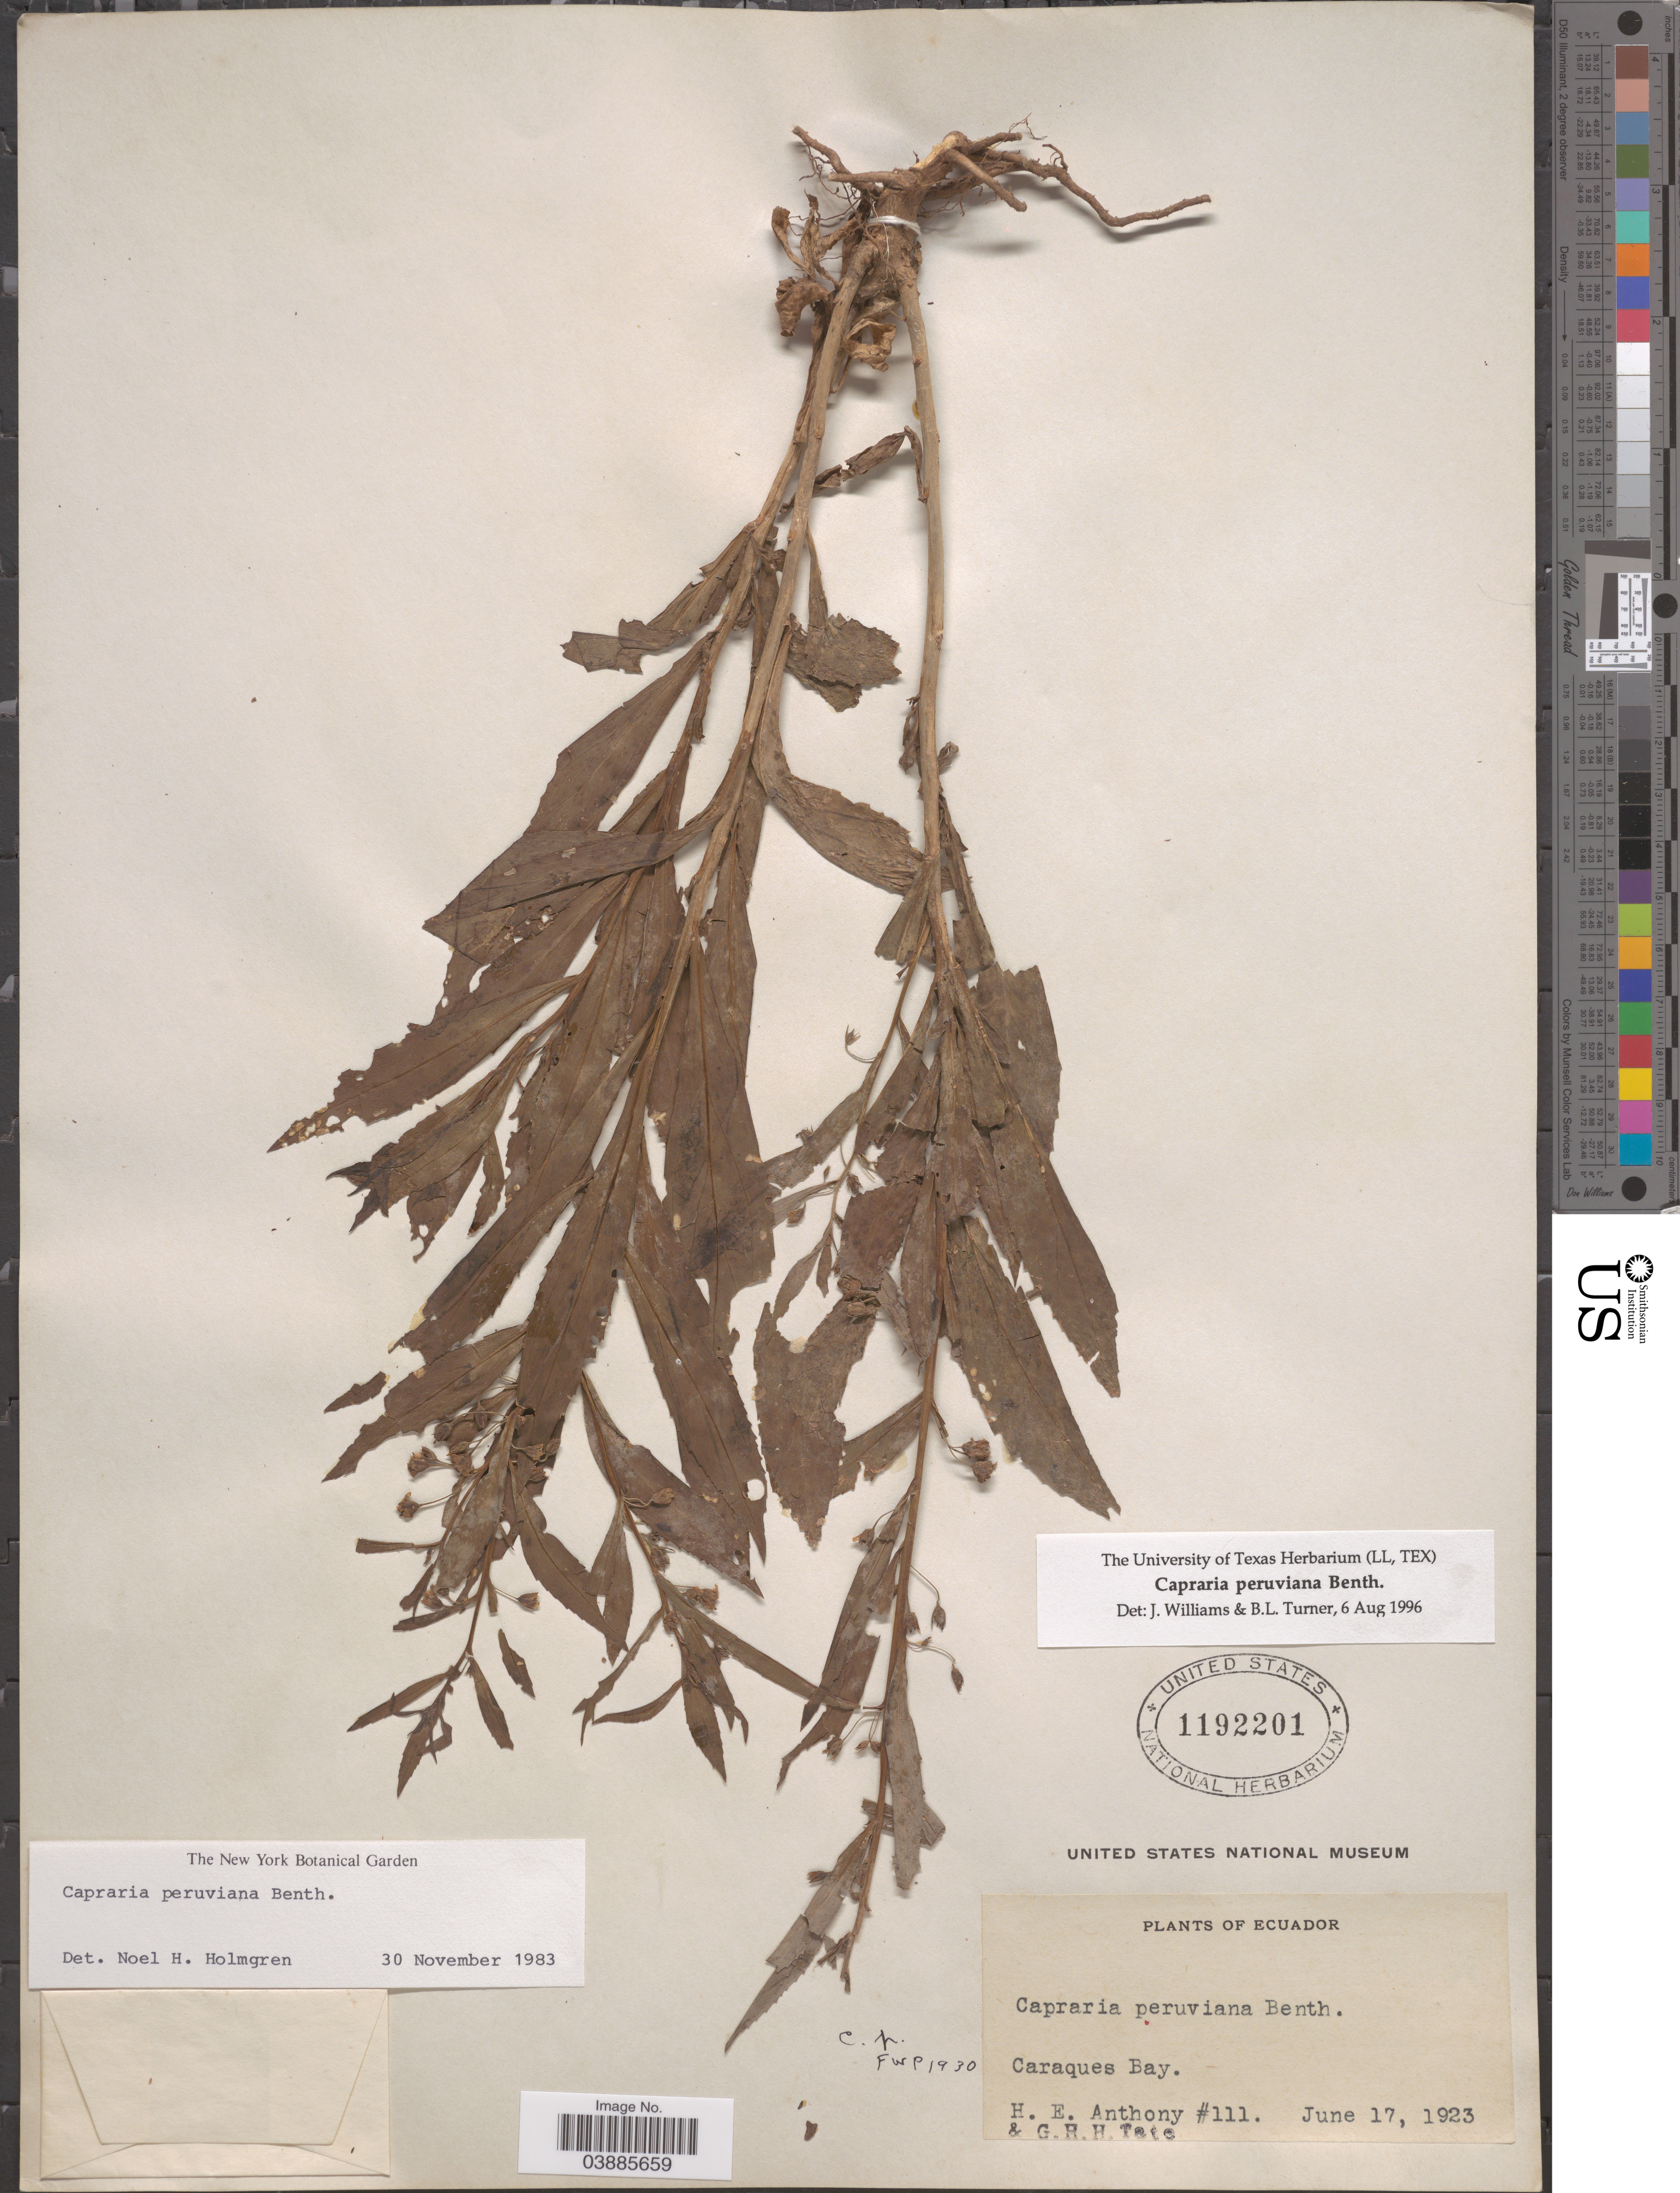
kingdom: Plantae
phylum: Tracheophyta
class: Magnoliopsida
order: Lamiales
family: Scrophulariaceae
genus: Capraria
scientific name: Capraria peruviana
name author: Benth.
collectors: H. E. Anthony & G. H. H.Tate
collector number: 111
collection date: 1923-06-17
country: Ecuador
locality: Caraques Bay.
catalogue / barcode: US 1192201